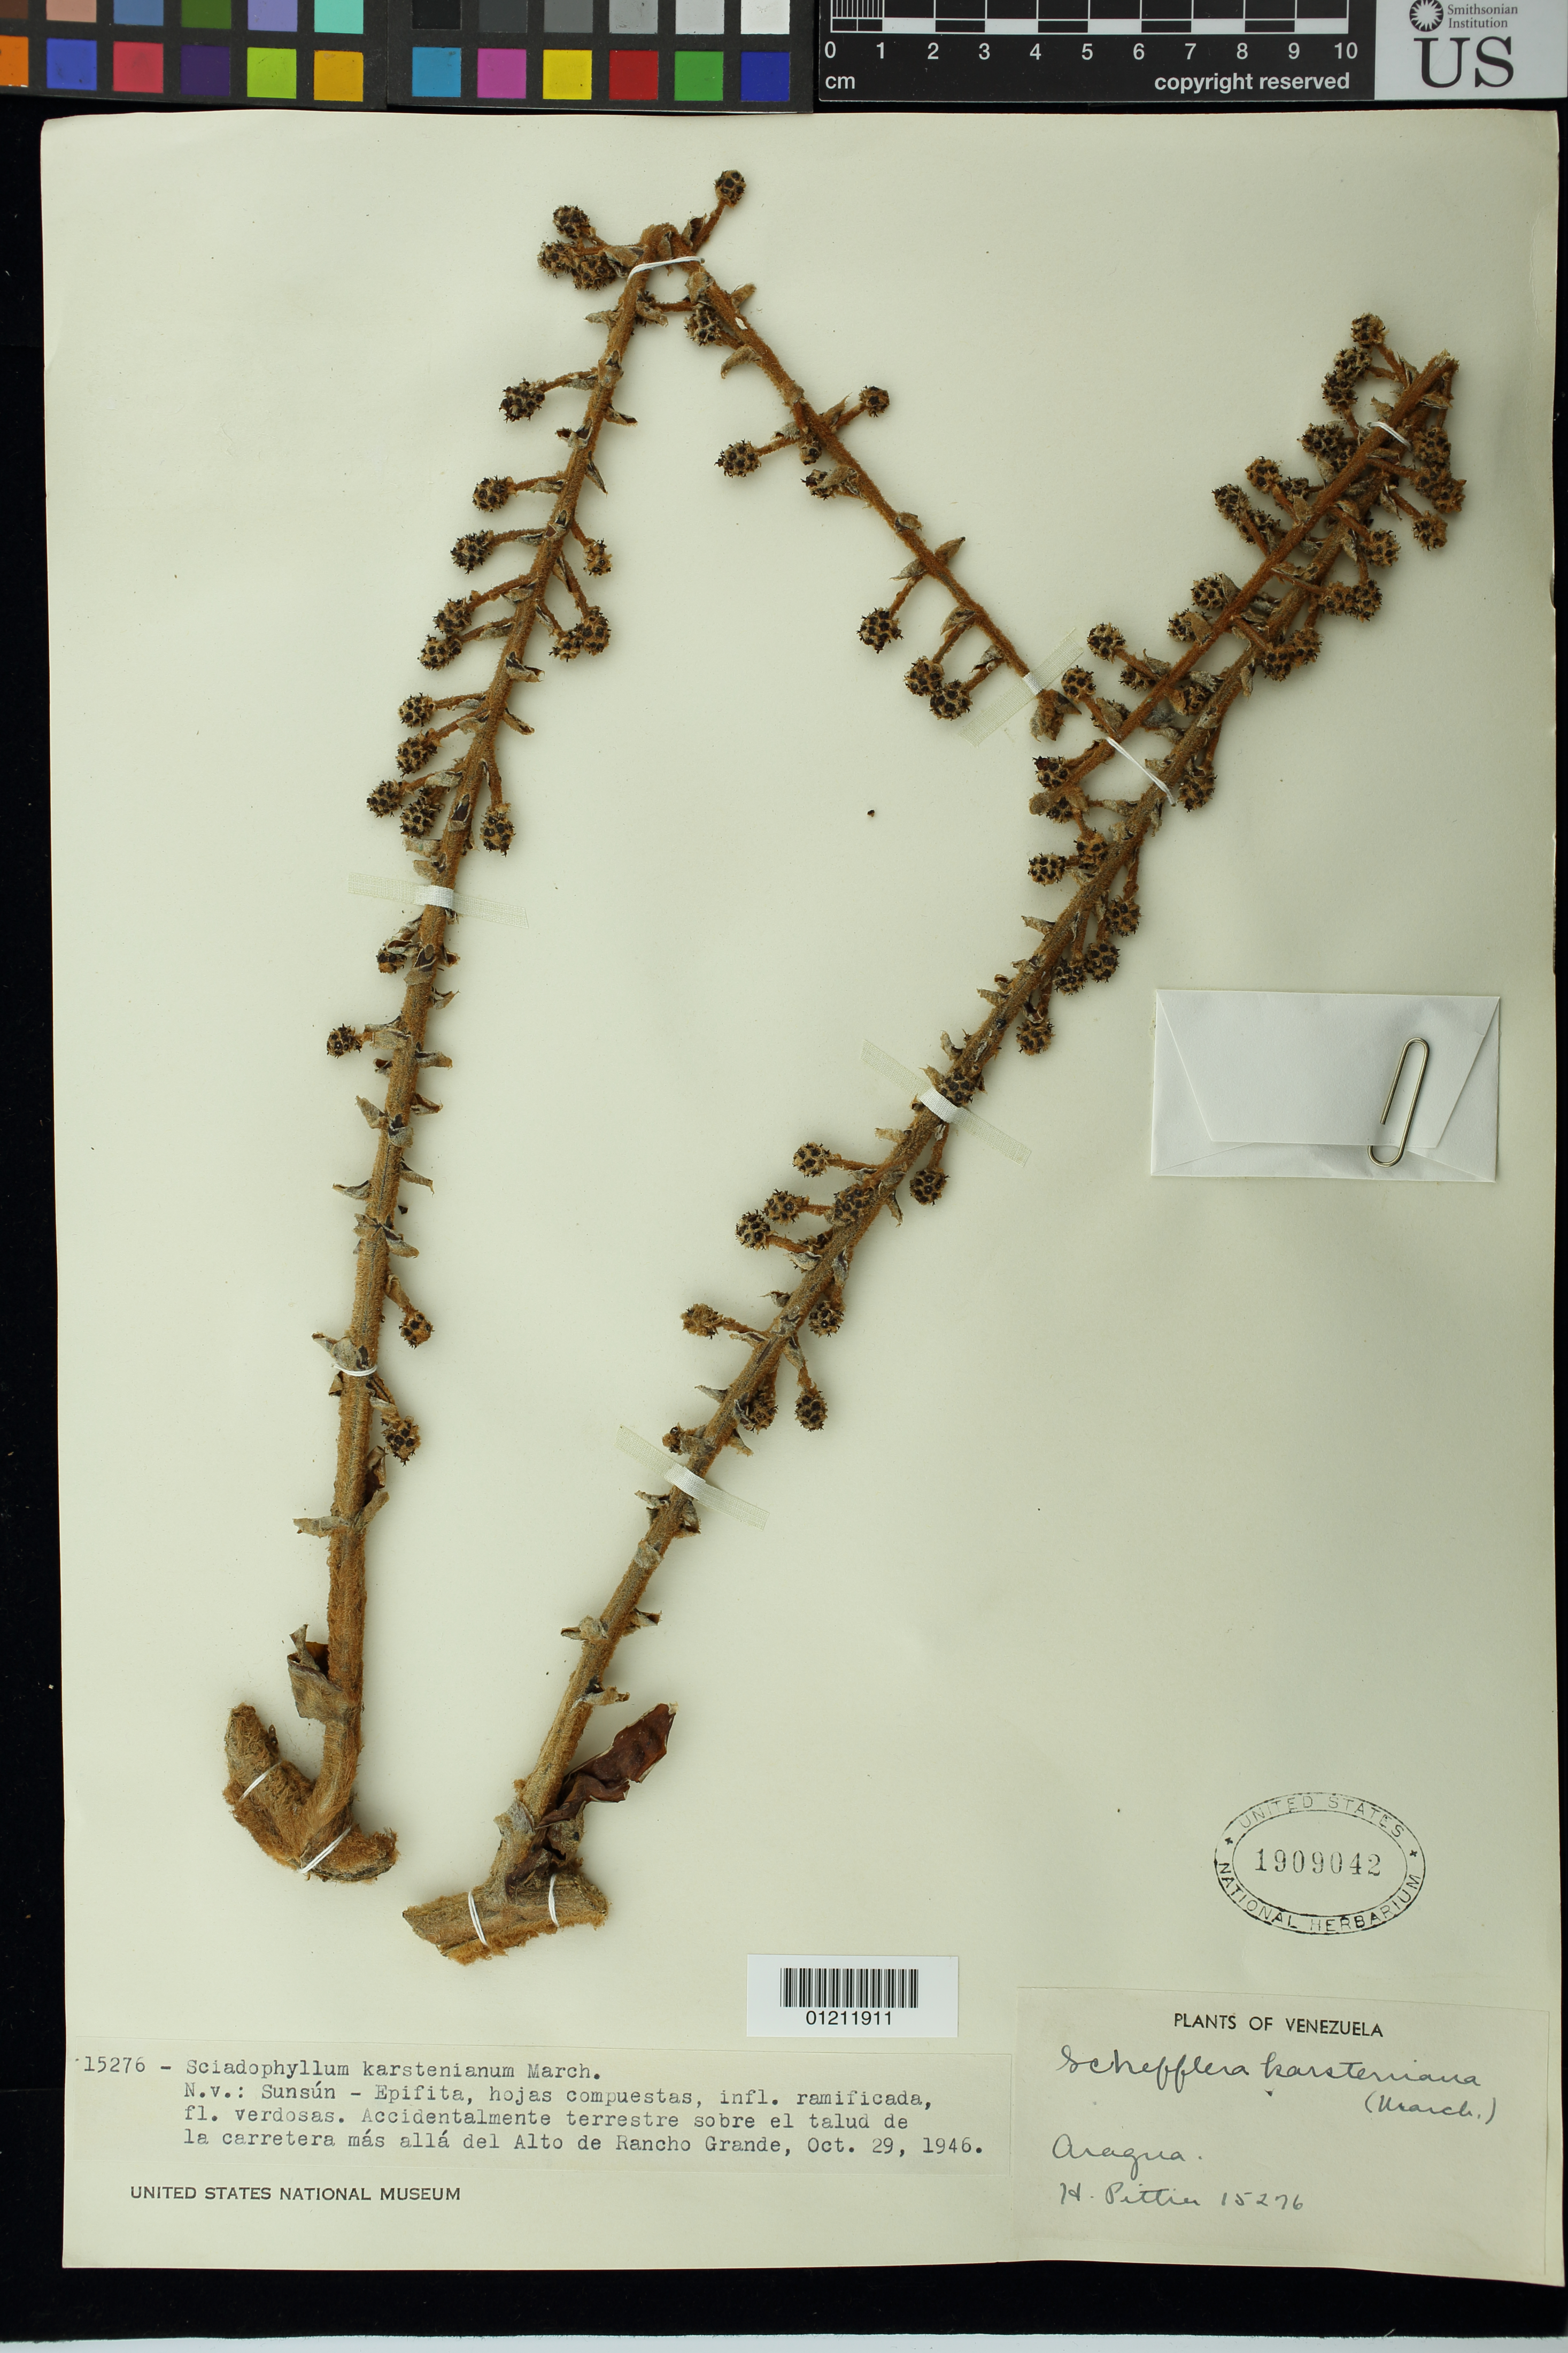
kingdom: Plantae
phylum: Tracheophyta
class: Magnoliopsida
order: Apiales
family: Araliaceae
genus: Schefflera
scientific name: Schefflera karsteniana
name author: (Marchal) Harms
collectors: H. F. Pittier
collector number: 15276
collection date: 1946-10-29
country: Venezuela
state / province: Aragua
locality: Accidentalmente terrestre sobre el talud de la carretera mas alla del Alto de Rancho Grande.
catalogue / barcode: US 1909042